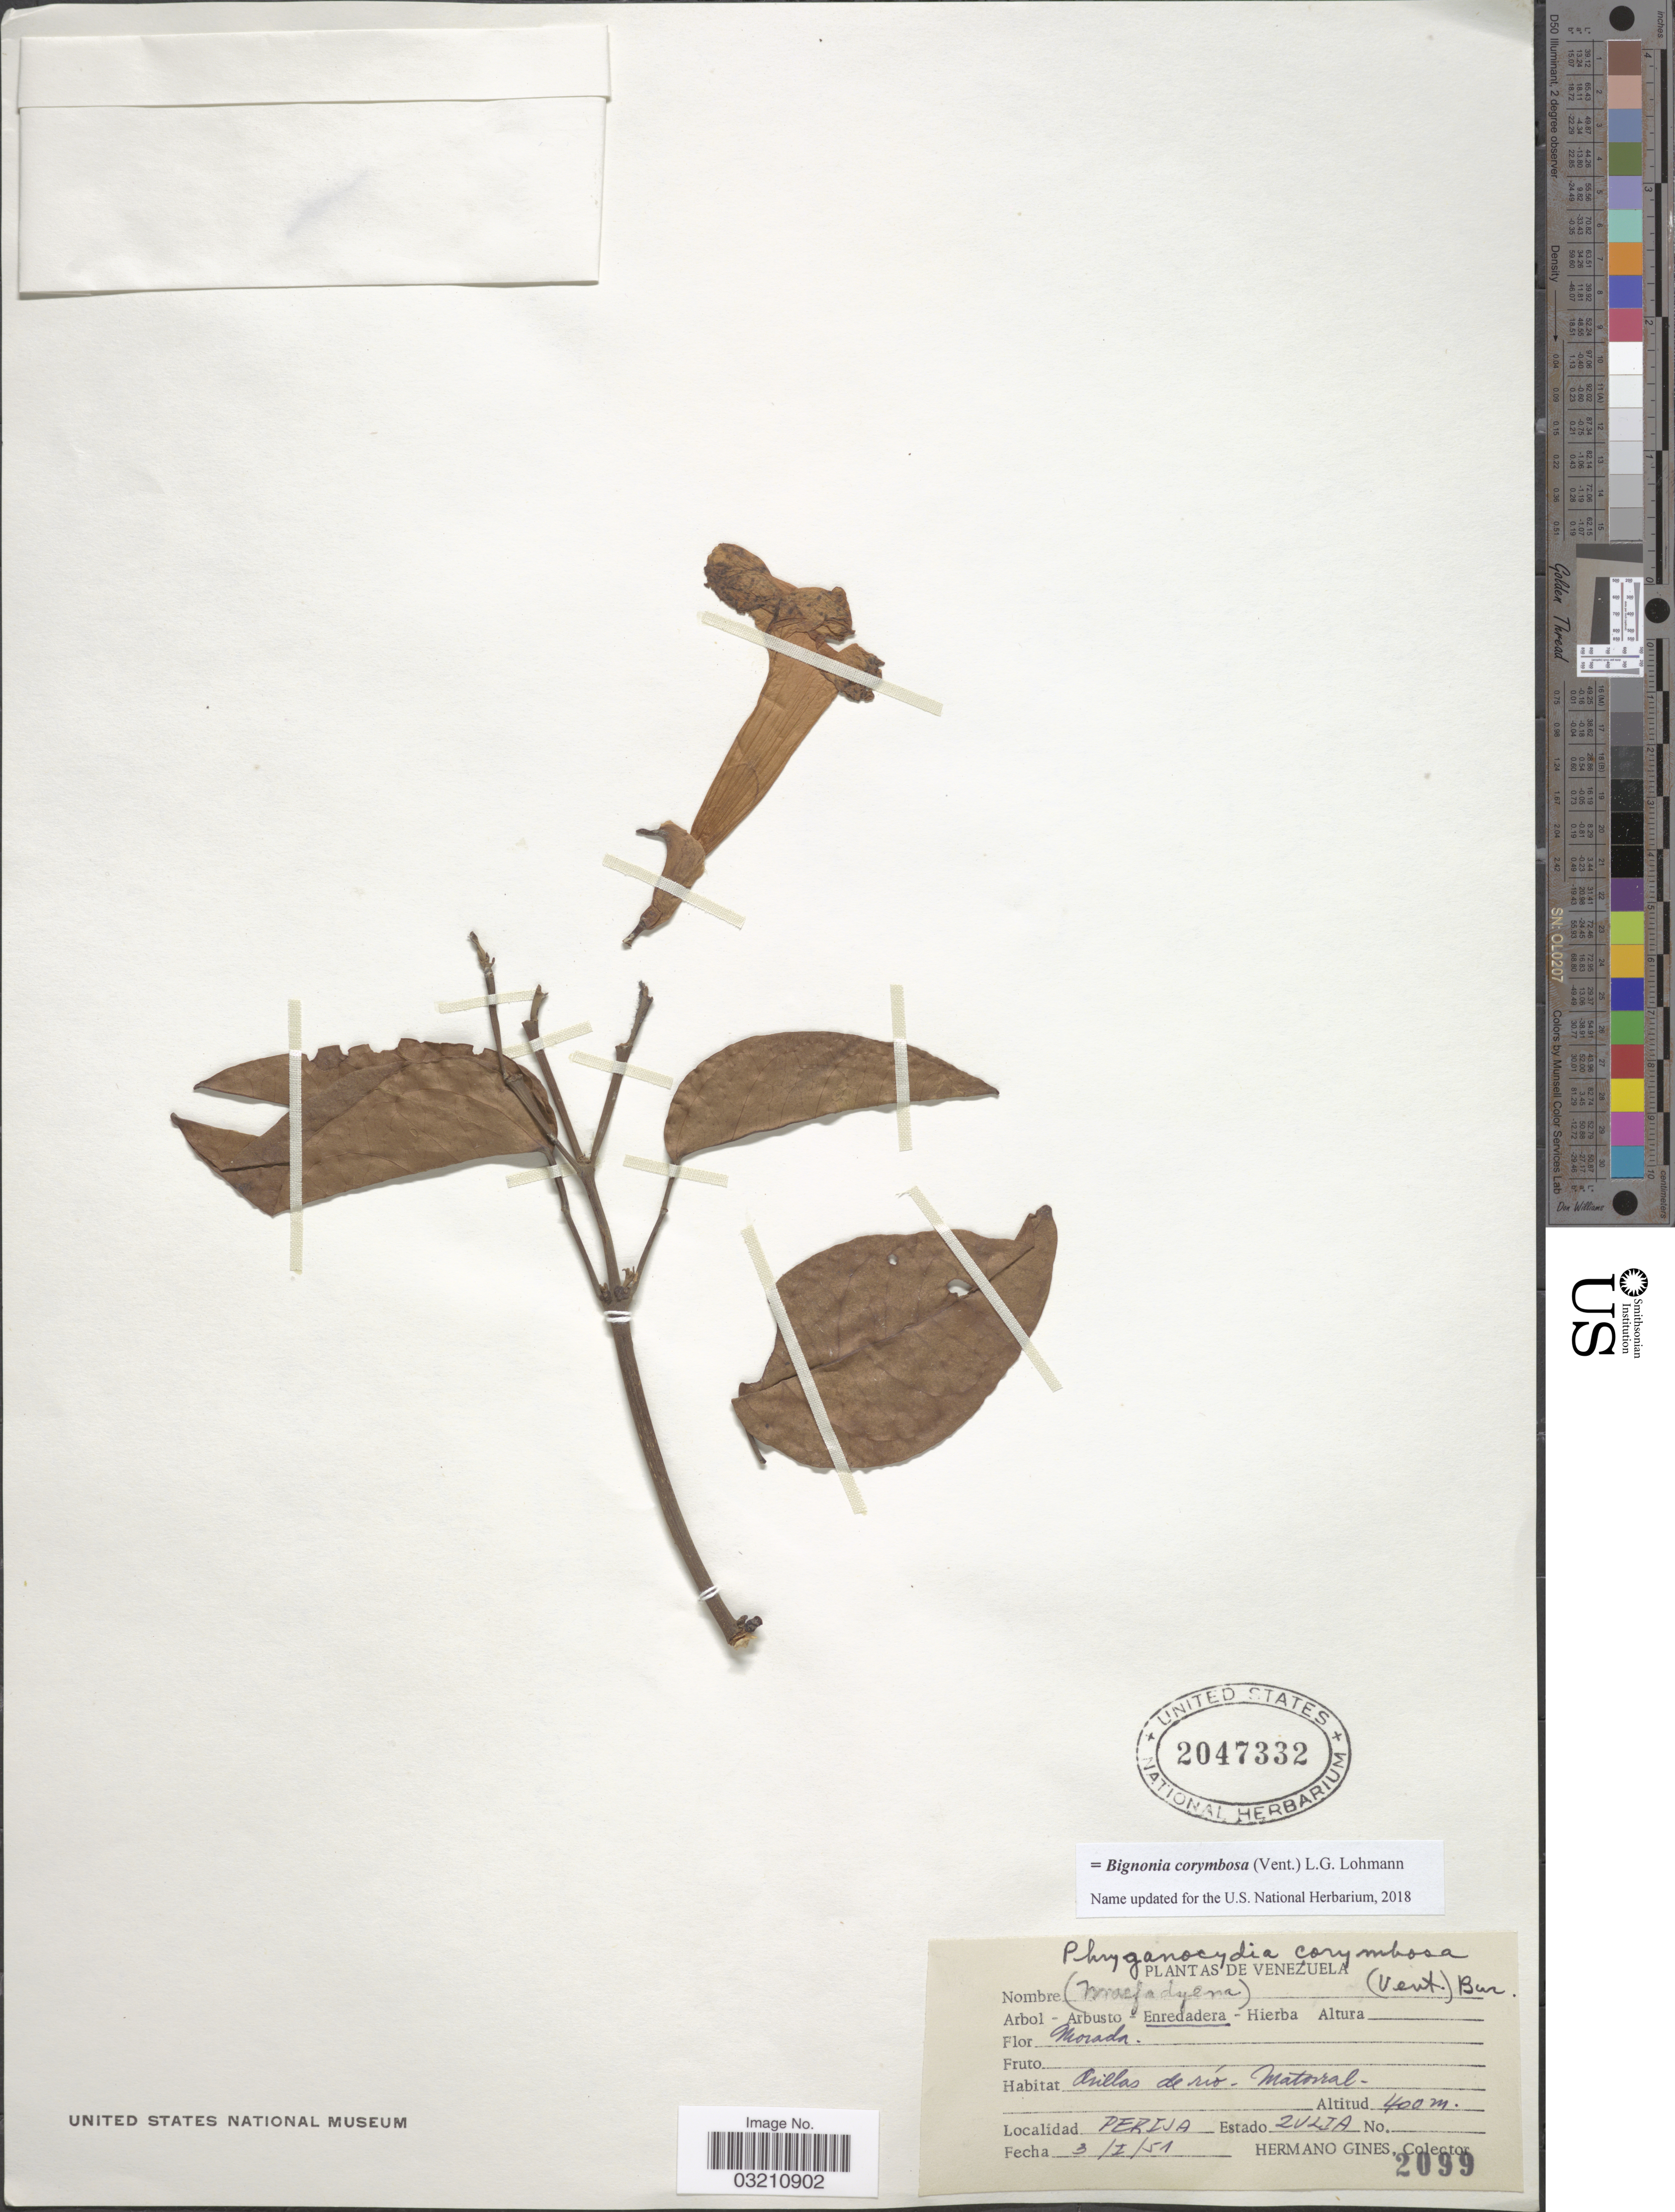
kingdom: Plantae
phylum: Tracheophyta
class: Magnoliopsida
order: Lamiales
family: Bignoniaceae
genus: Bignonia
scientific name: Bignonia corymbosa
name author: (Vent.) L.G. Lohmann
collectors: Bro. Gines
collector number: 2099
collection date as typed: Transcribed d/m/y: 3/1/51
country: Venezuela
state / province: Zulia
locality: Perija.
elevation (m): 400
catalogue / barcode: US 2047332